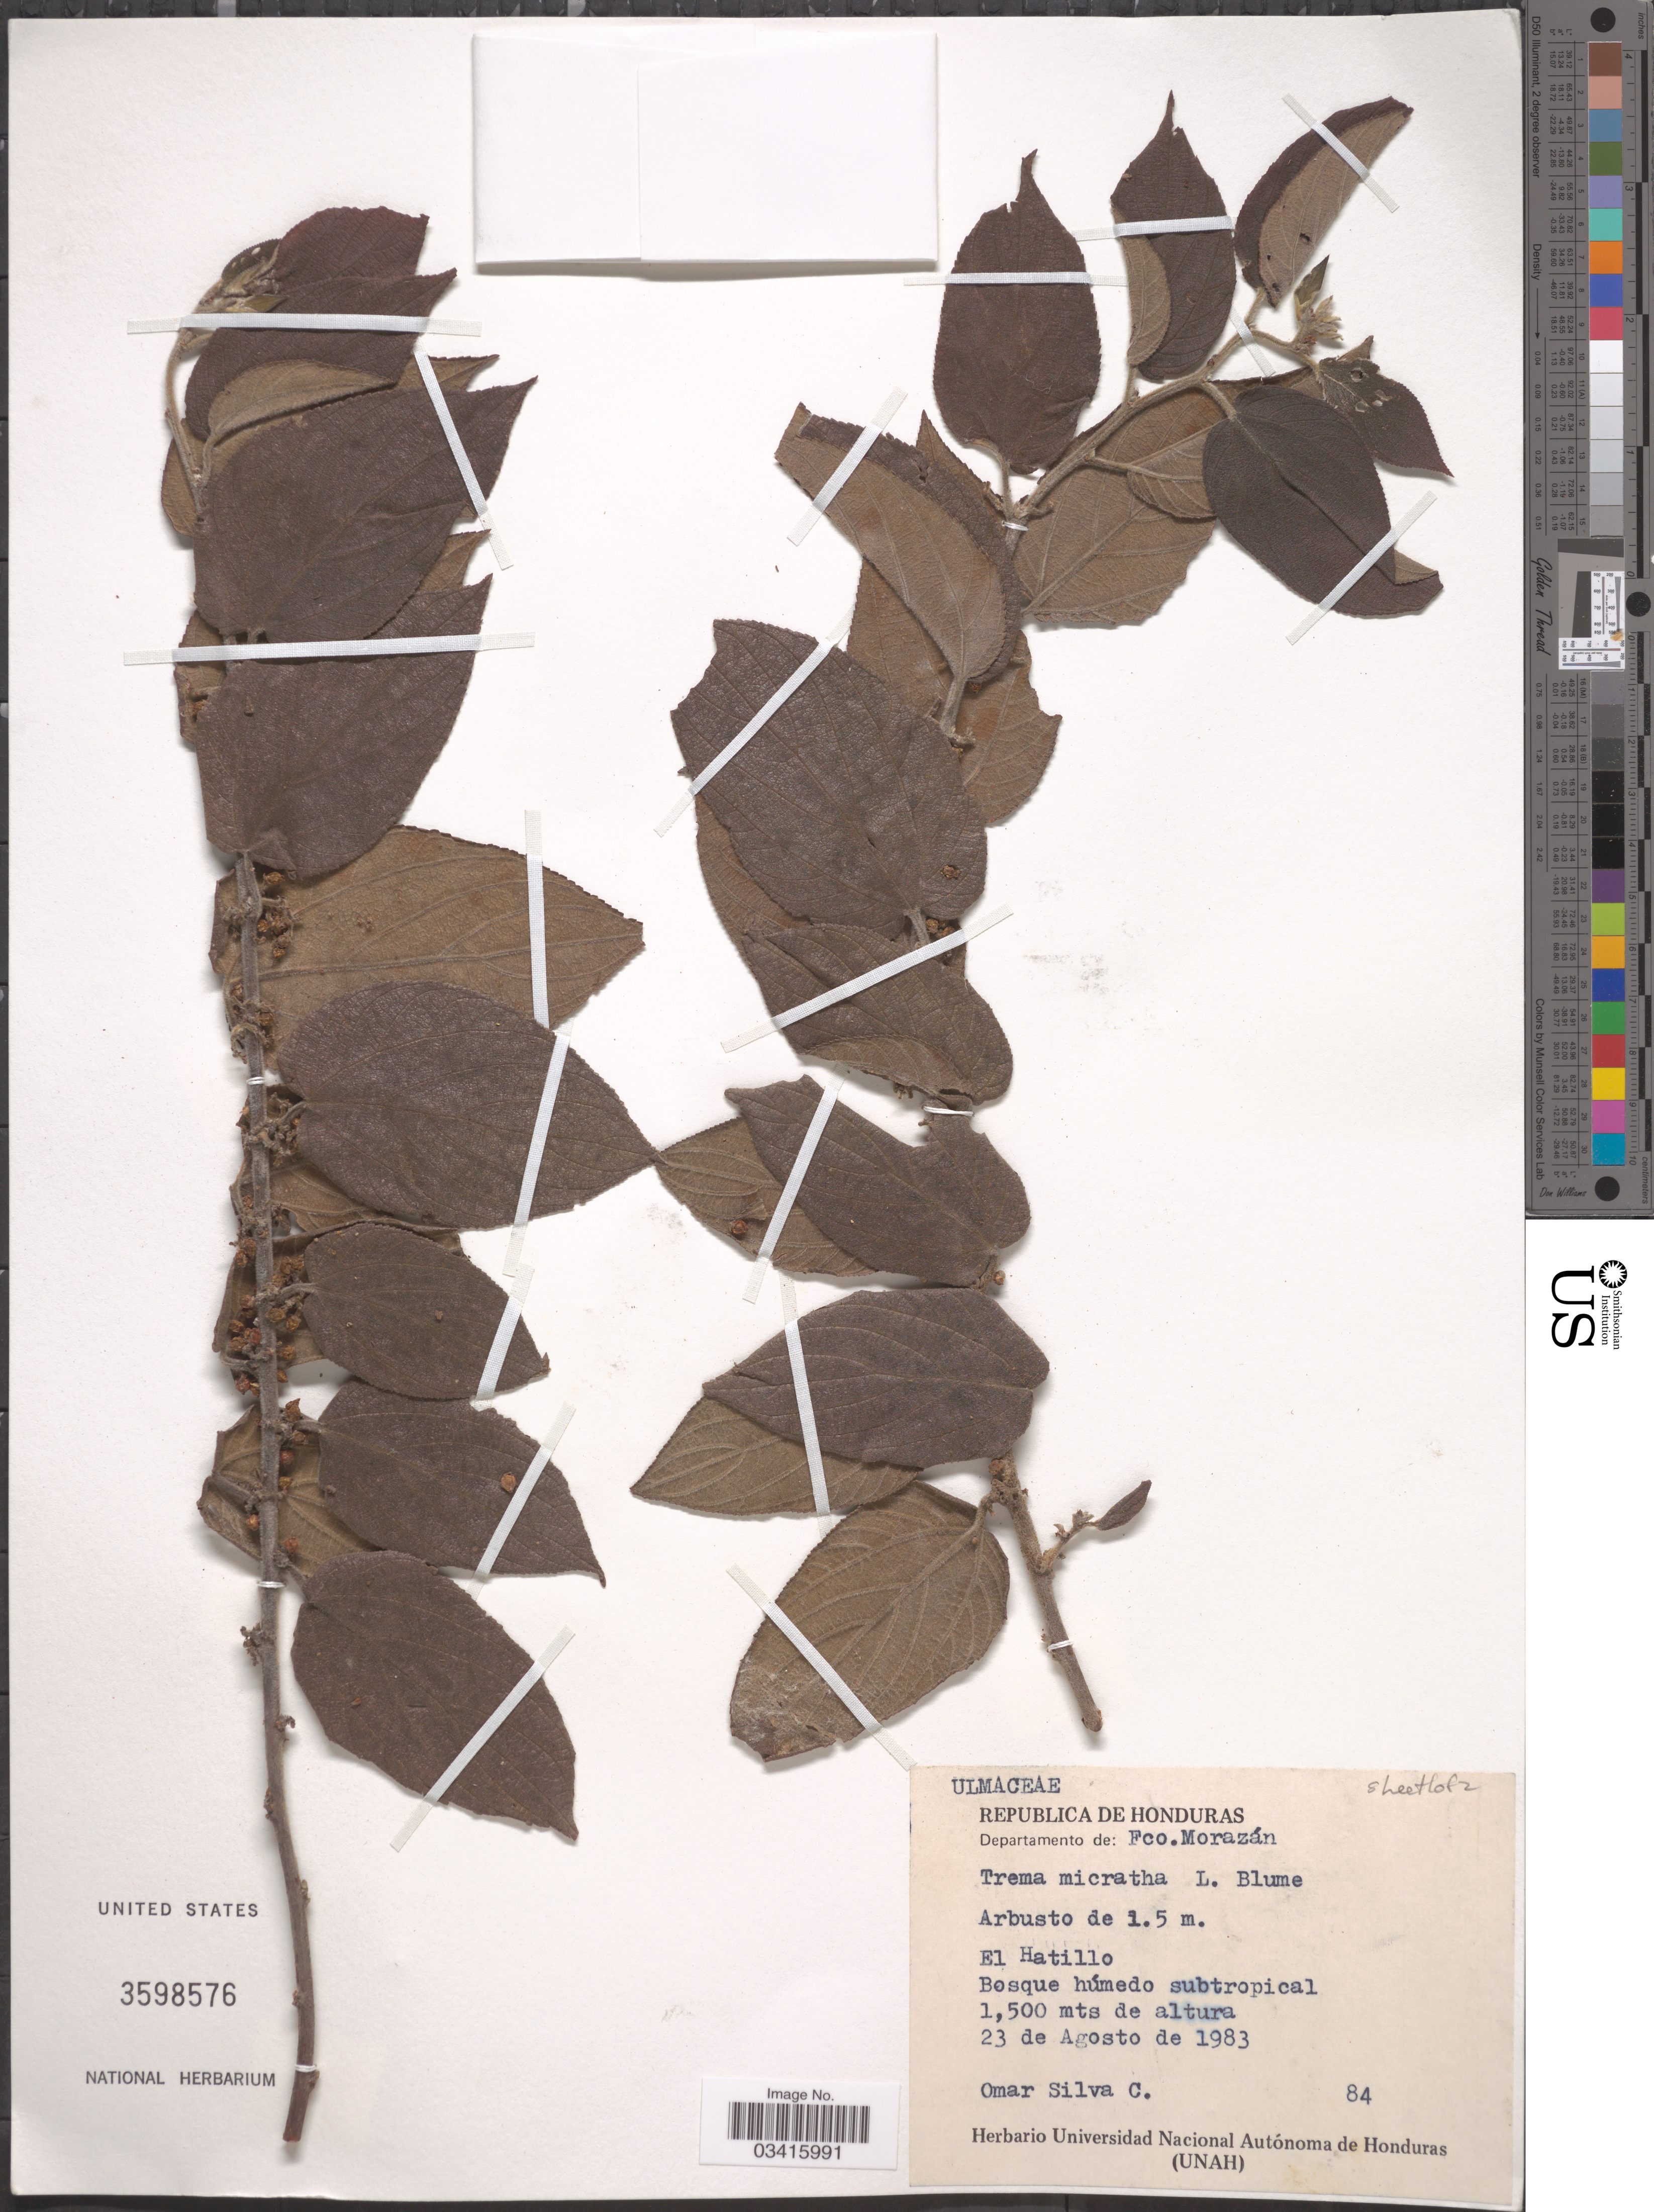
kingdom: Plantae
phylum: Tracheophyta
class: Magnoliopsida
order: Rosales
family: Cannabaceae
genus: Trema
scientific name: Trema micranthum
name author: (L.) Blume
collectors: O. Silva C.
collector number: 84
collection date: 1983-08-23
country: Honduras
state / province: Fco. Morazán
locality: Departamento de: Fco. Morazán. El Hatillo.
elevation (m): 1500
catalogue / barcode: US 3598576